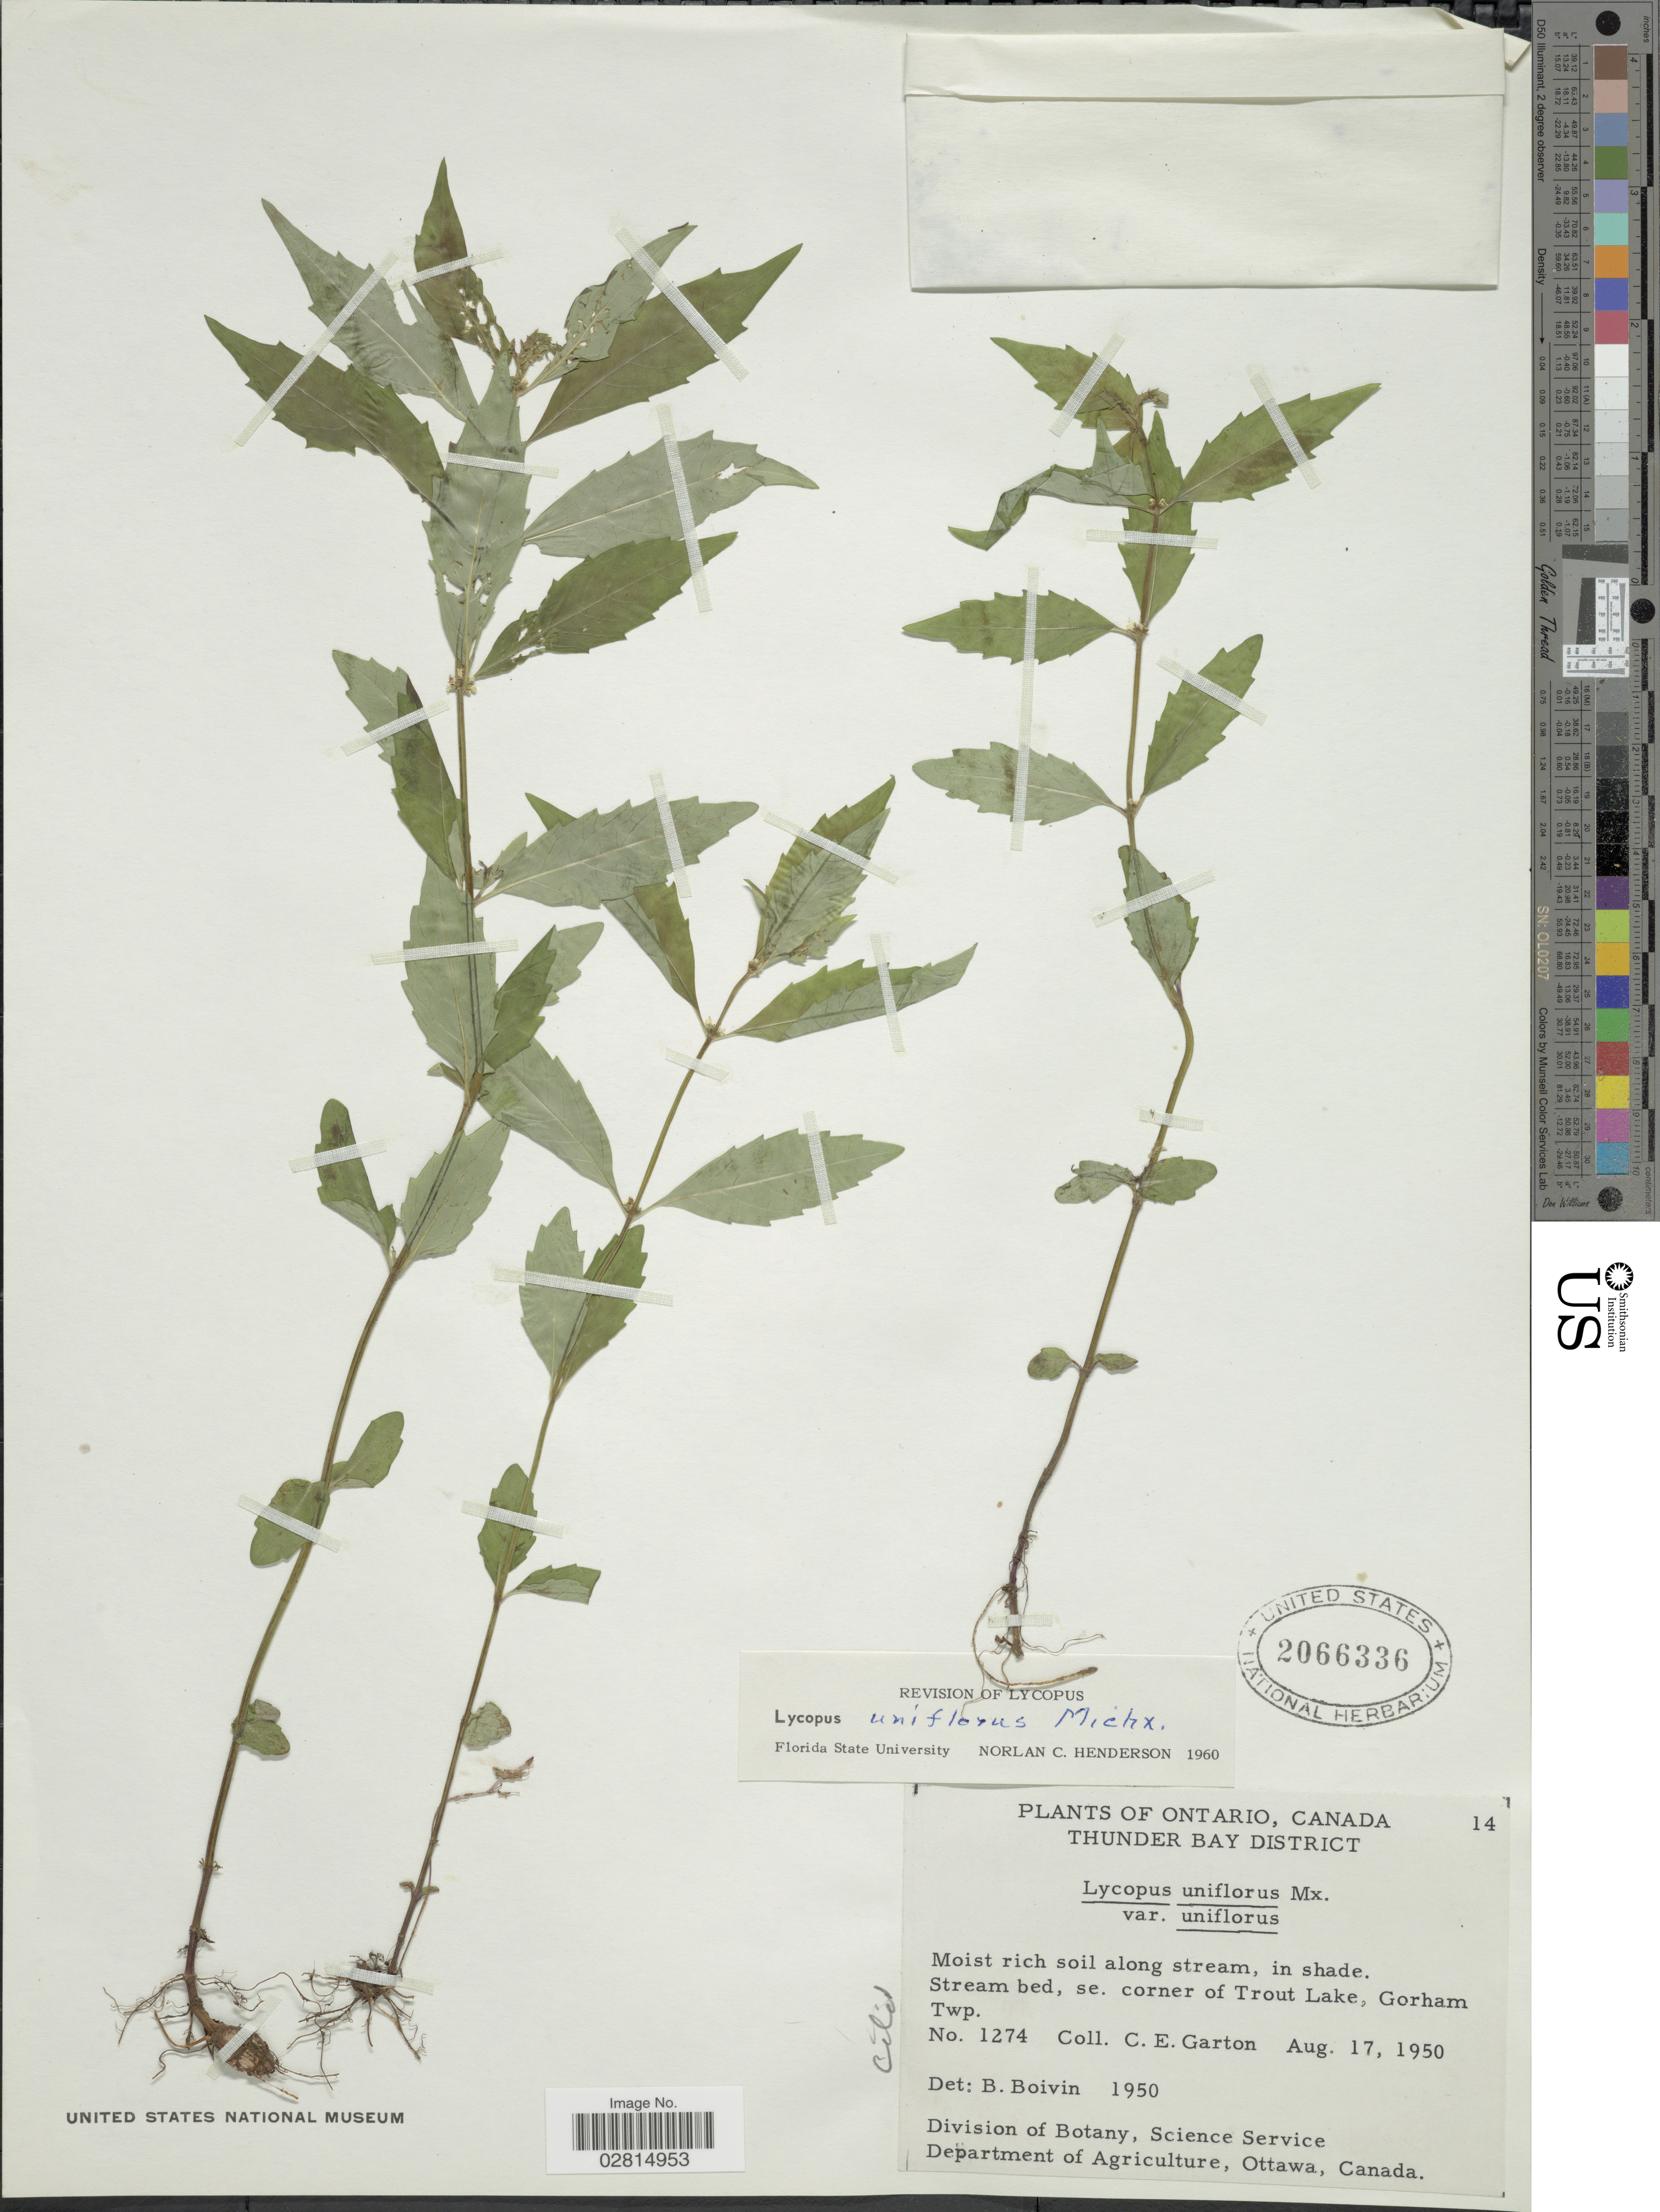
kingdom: Plantae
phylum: Tracheophyta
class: Magnoliopsida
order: Lamiales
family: Lamiaceae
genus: Lycopus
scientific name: Lycopus uniflorus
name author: Michx.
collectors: C. E. Garton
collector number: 1274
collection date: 1950-08-17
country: Canada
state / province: Ontario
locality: Thunder Bay District, se. corner of Trout Lake, Gorham Twp.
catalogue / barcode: US 2066336